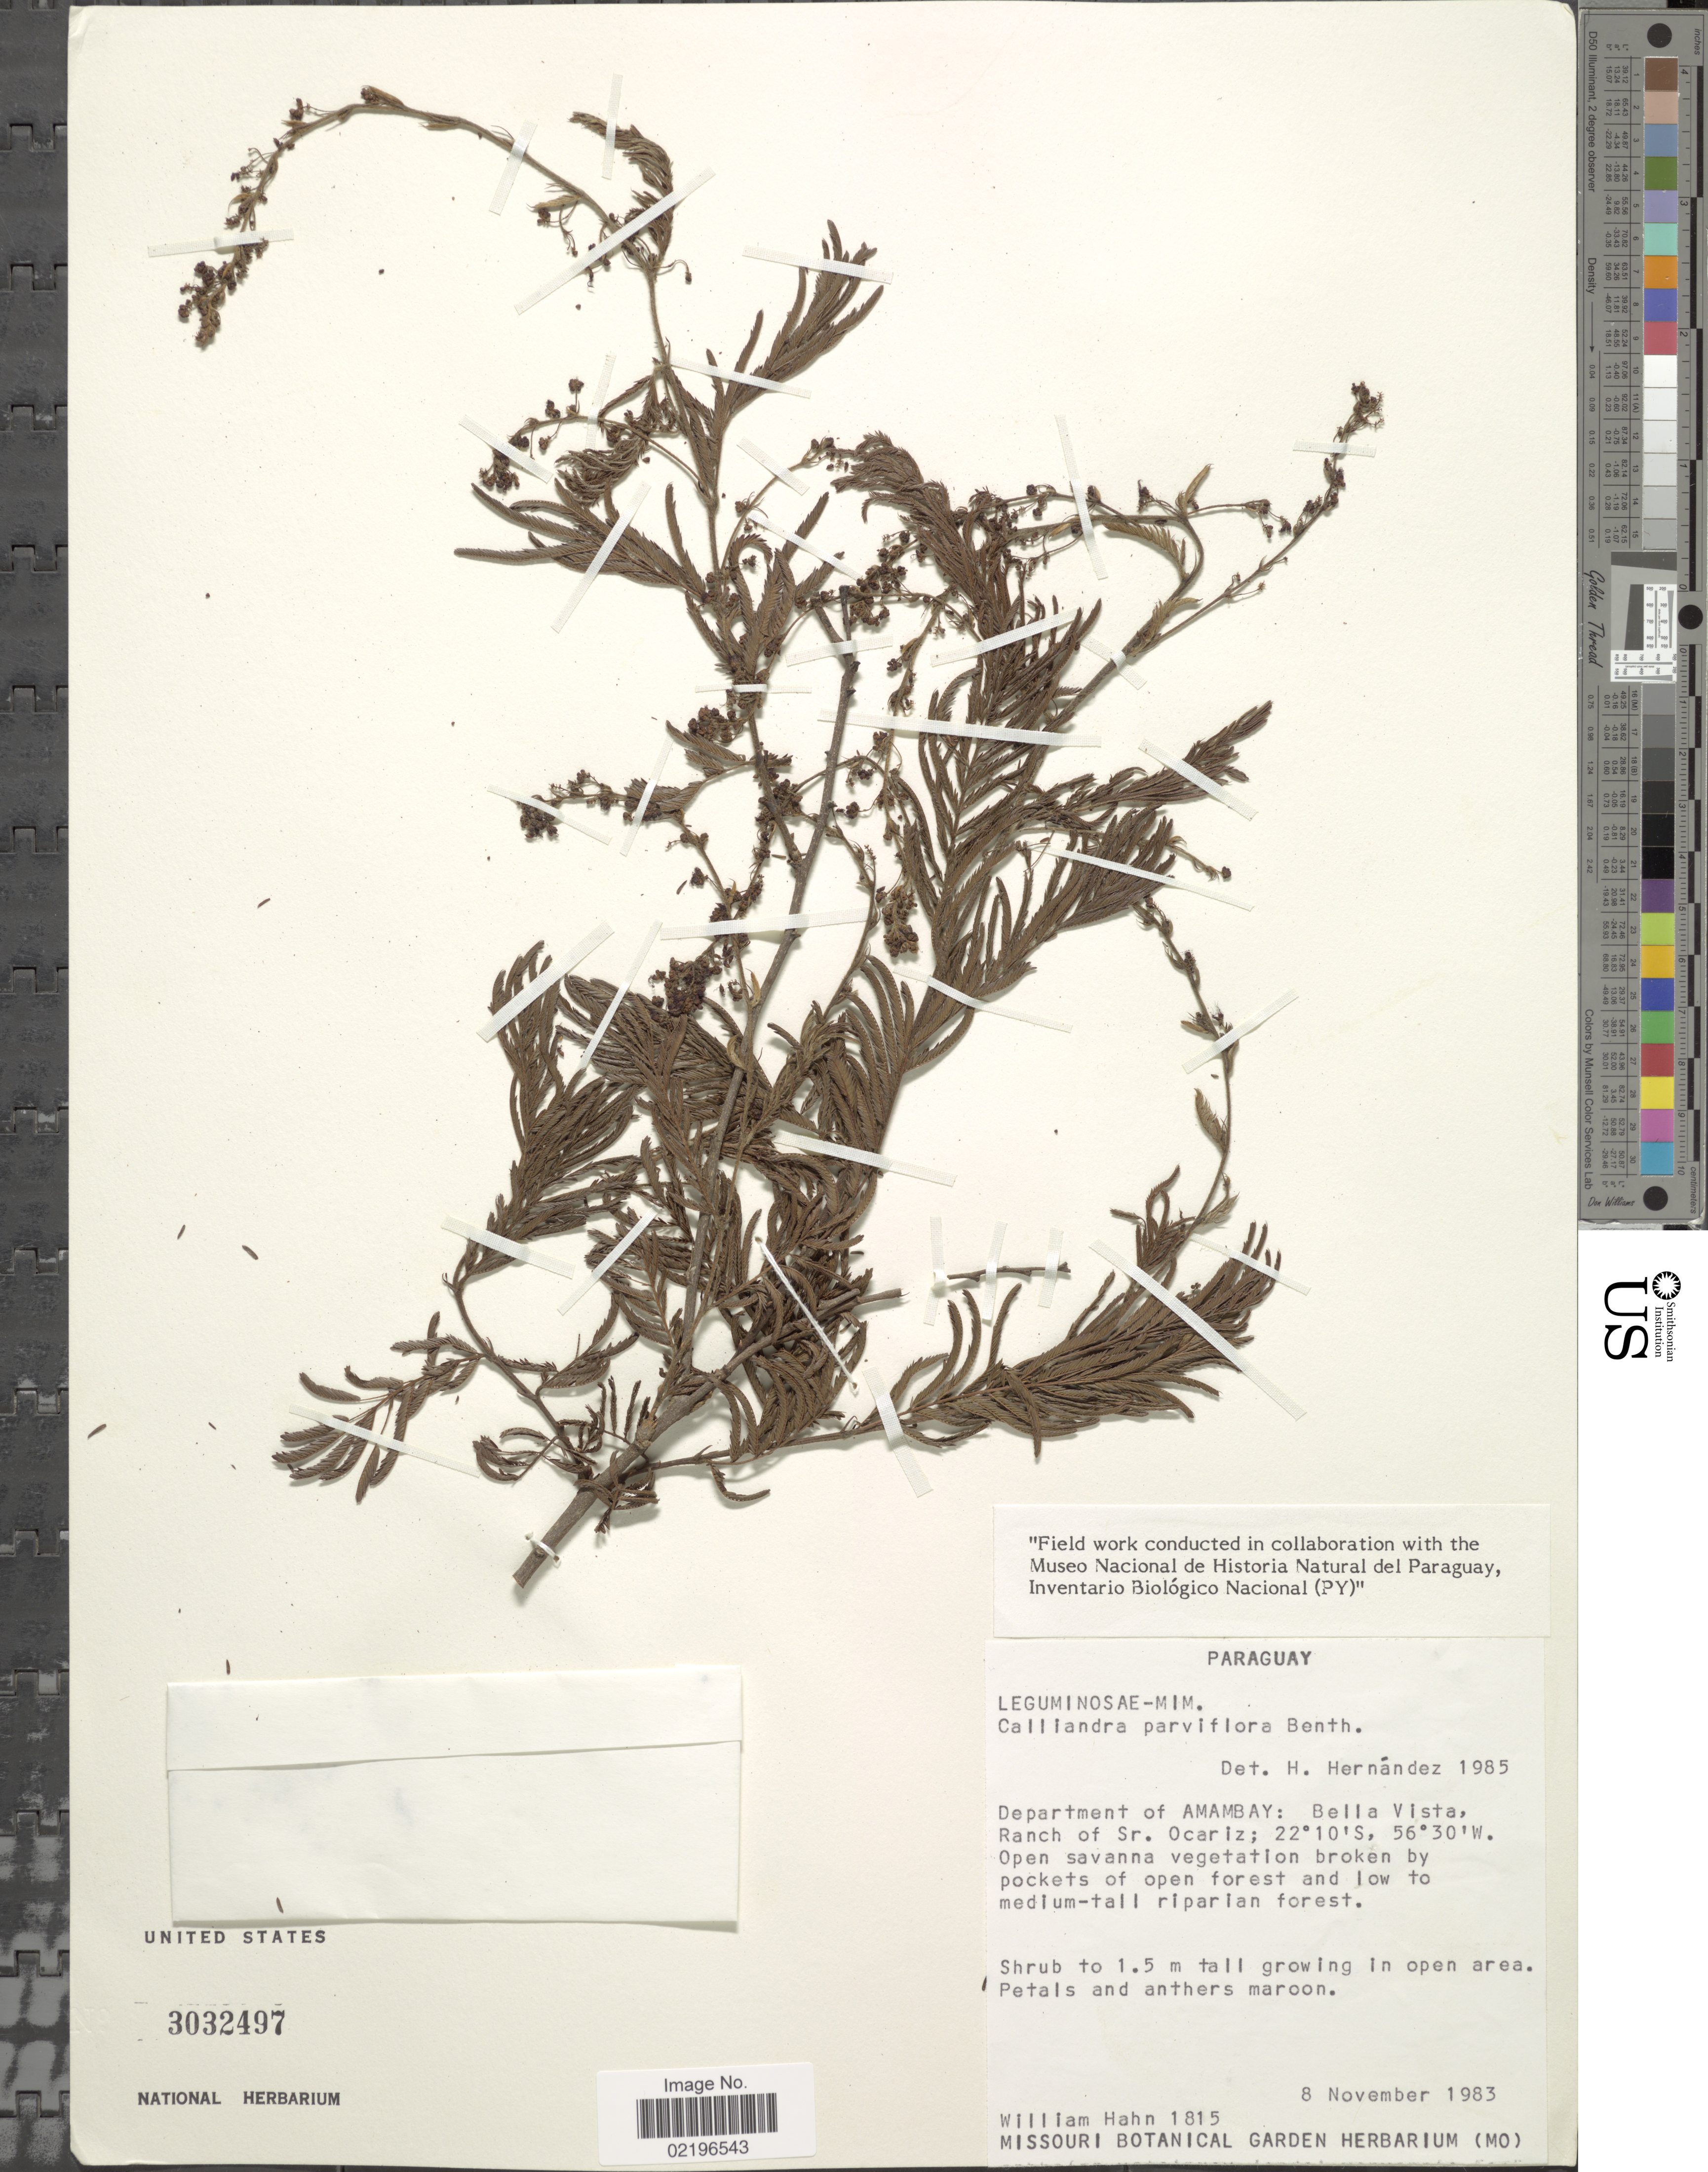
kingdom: Plantae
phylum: Tracheophyta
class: Magnoliopsida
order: Fabales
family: Fabaceae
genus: Calliandra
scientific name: Calliandra parviflora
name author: Benth.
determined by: Hernández, H.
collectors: W. J. Hahn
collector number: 1815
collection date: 1983-11-08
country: Paraguay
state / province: Amambay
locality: Department of Amambay: Bella Vista, Ranch of Sr. Ocariz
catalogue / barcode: US 3032497